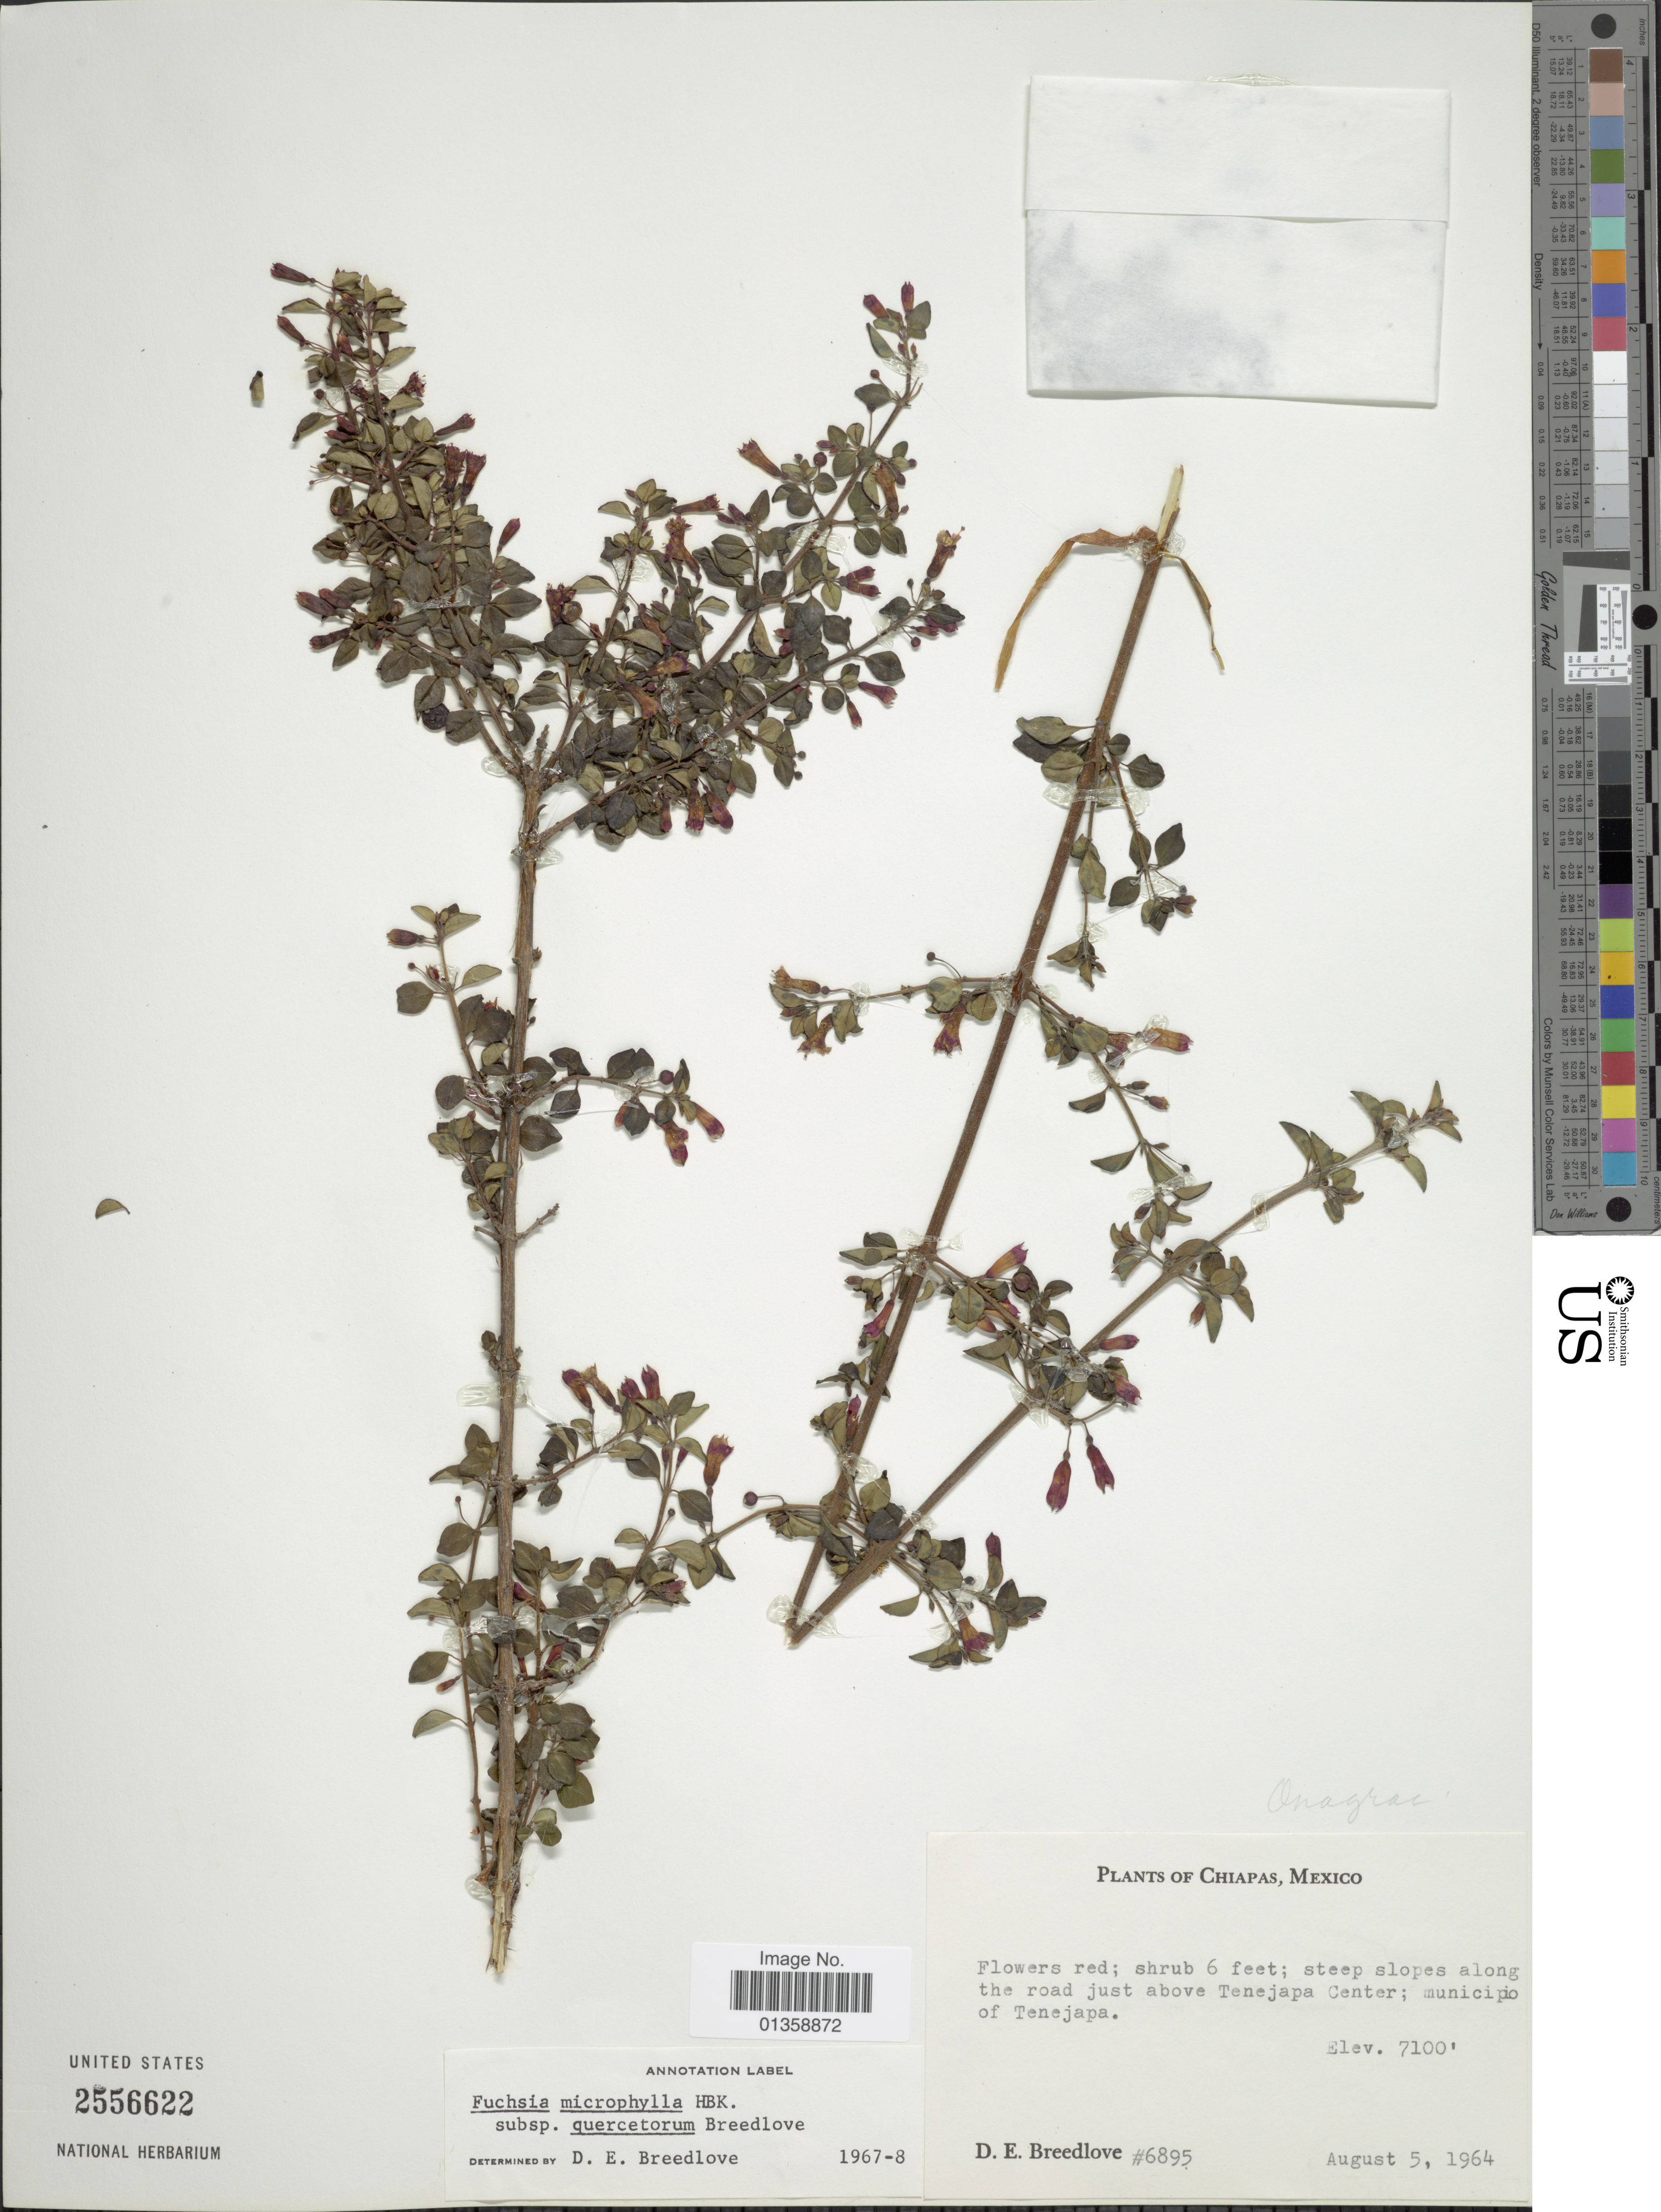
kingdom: Plantae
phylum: Tracheophyta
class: Magnoliopsida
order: Myrtales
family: Onagraceae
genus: Fuchsia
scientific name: Fuchsia microphylla subsp. quercetorum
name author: Breedlove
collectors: D. E. Breedlove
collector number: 6895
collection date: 1964-08-05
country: Mexico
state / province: Chiapas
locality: Steep slopes along the road just above Tenejapa Center; municipio of Tenejapa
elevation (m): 2164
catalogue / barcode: US 2556622